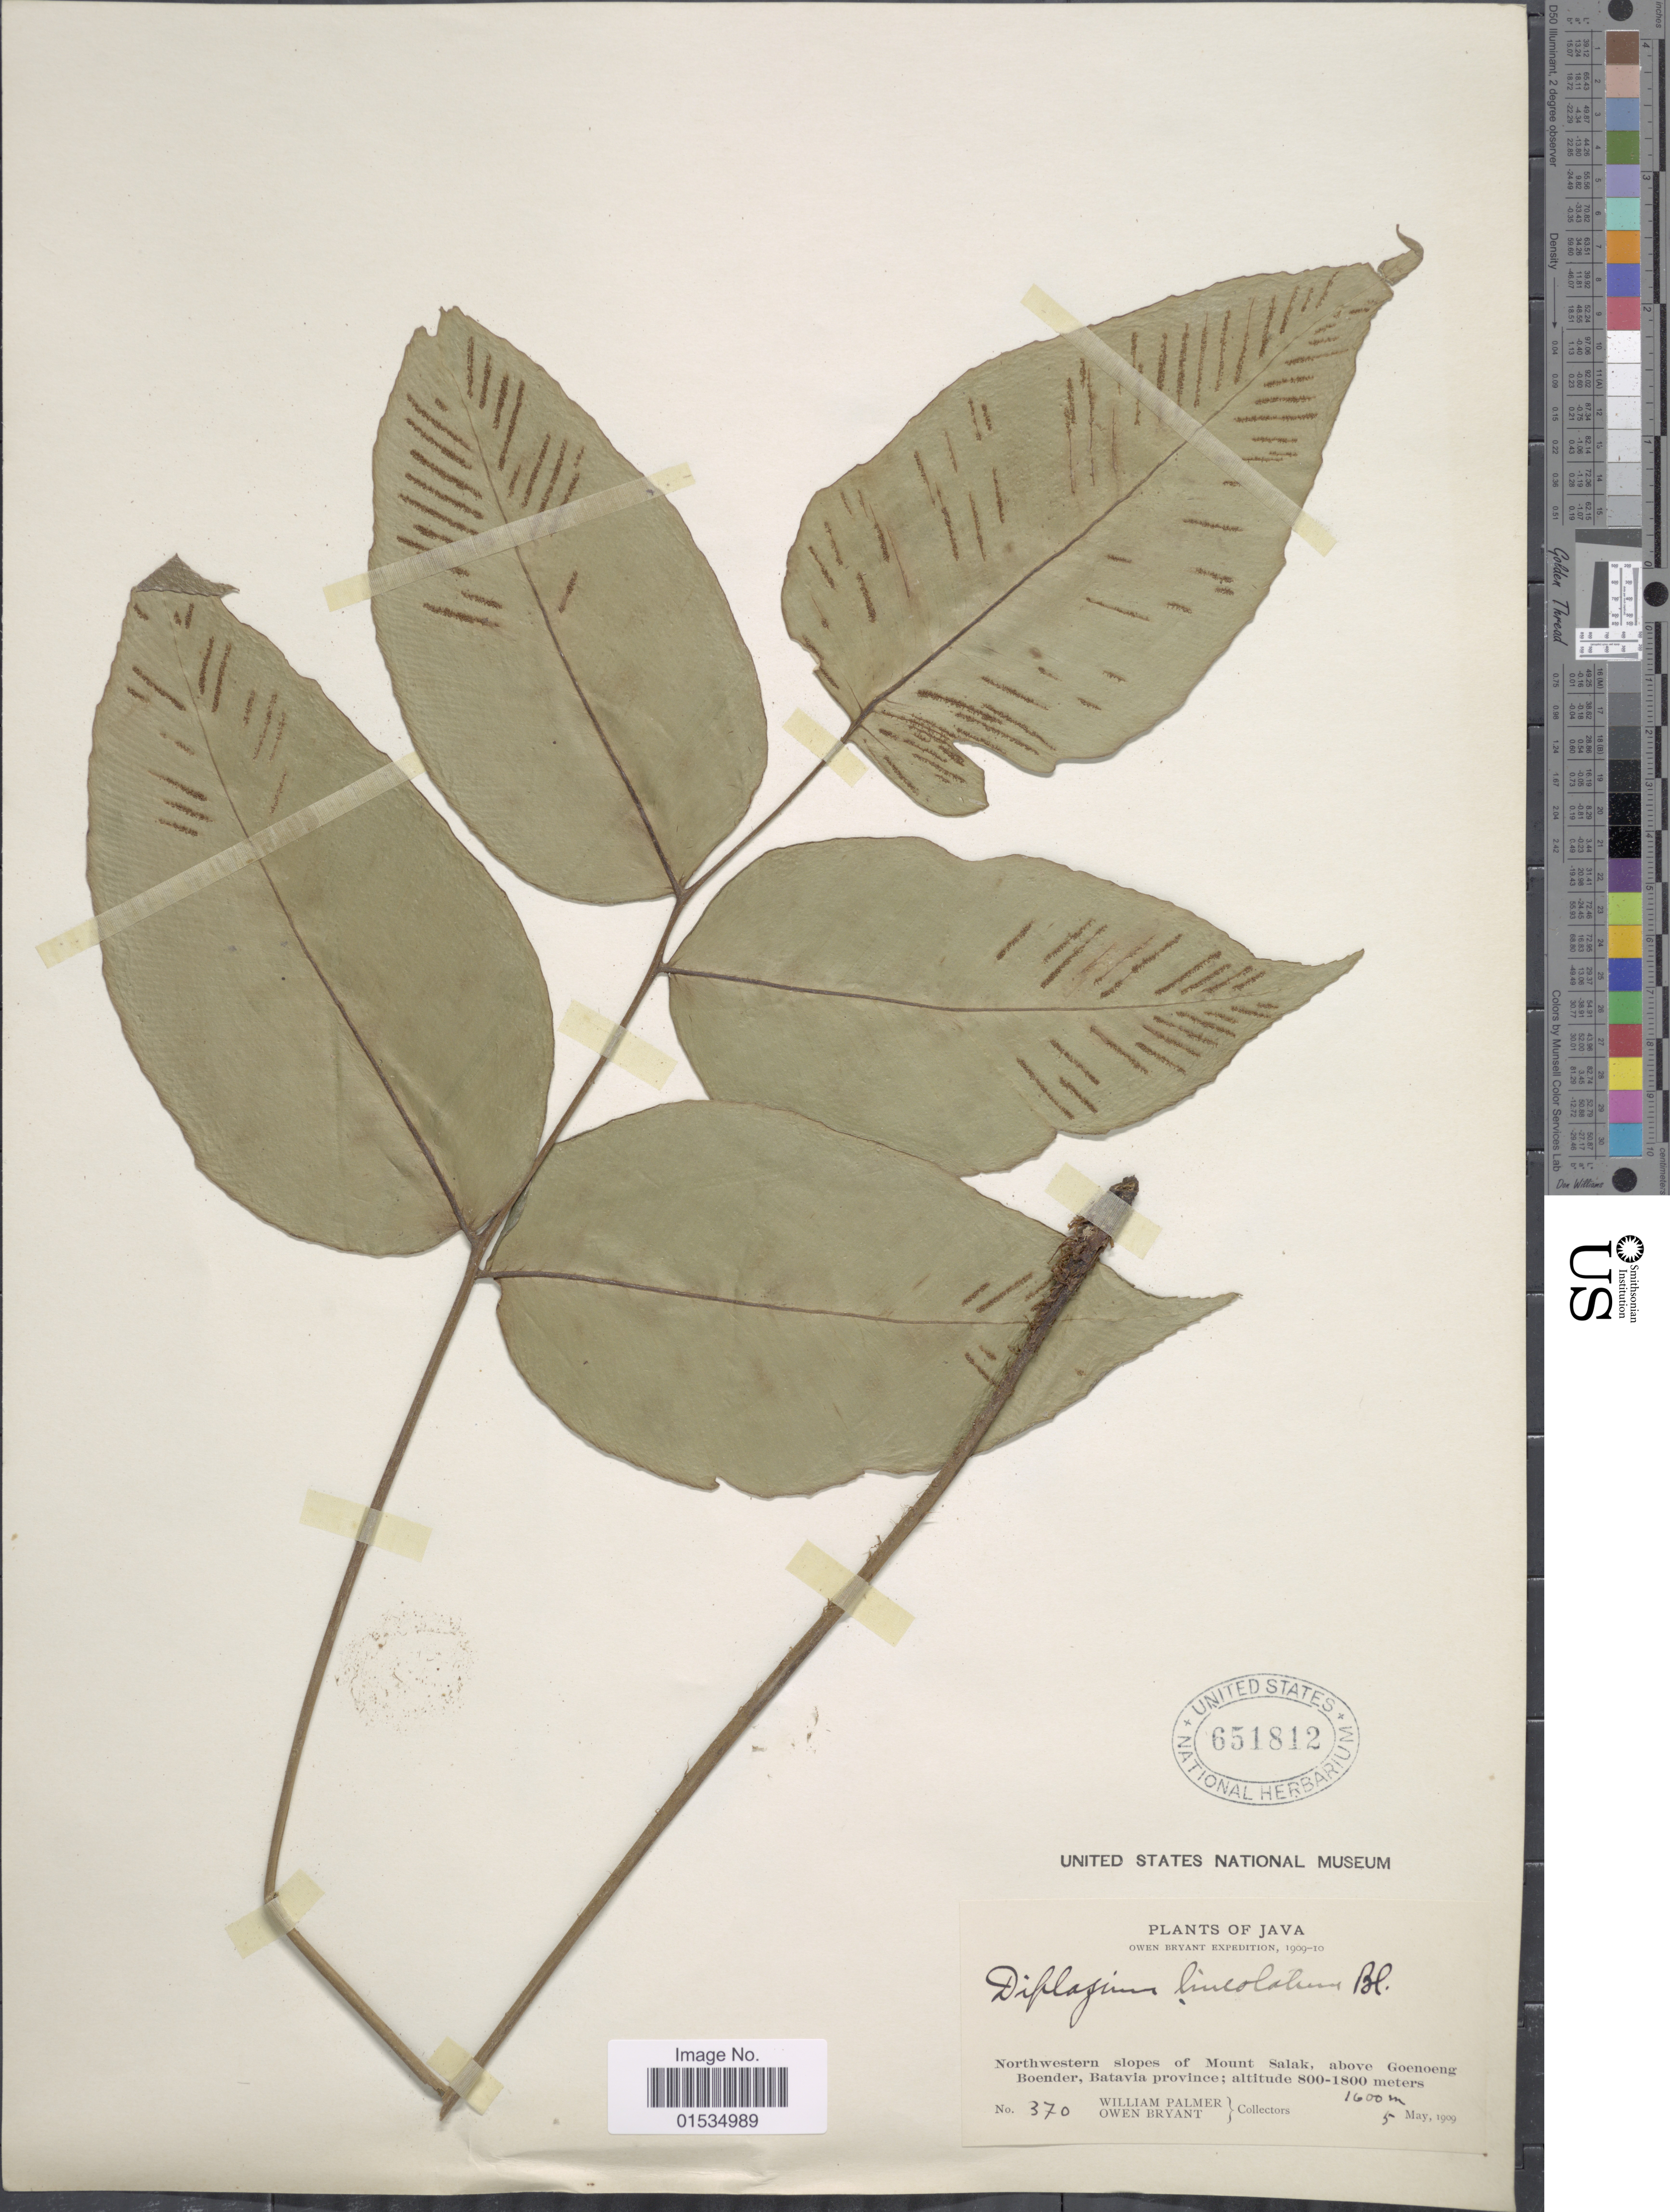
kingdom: Plantae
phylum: Tracheophyta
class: Polypodiopsida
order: Polypodiales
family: Athyriaceae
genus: Diplazium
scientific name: Diplazium fraxinifolium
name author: C. Presl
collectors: W. Palmer & O. Bryant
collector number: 370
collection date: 1909-05-05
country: Indonesia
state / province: Java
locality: Northwestern slopes of Mount Salak, above Goenoeng Boender, Batavia Province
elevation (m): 1600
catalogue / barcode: US 651812